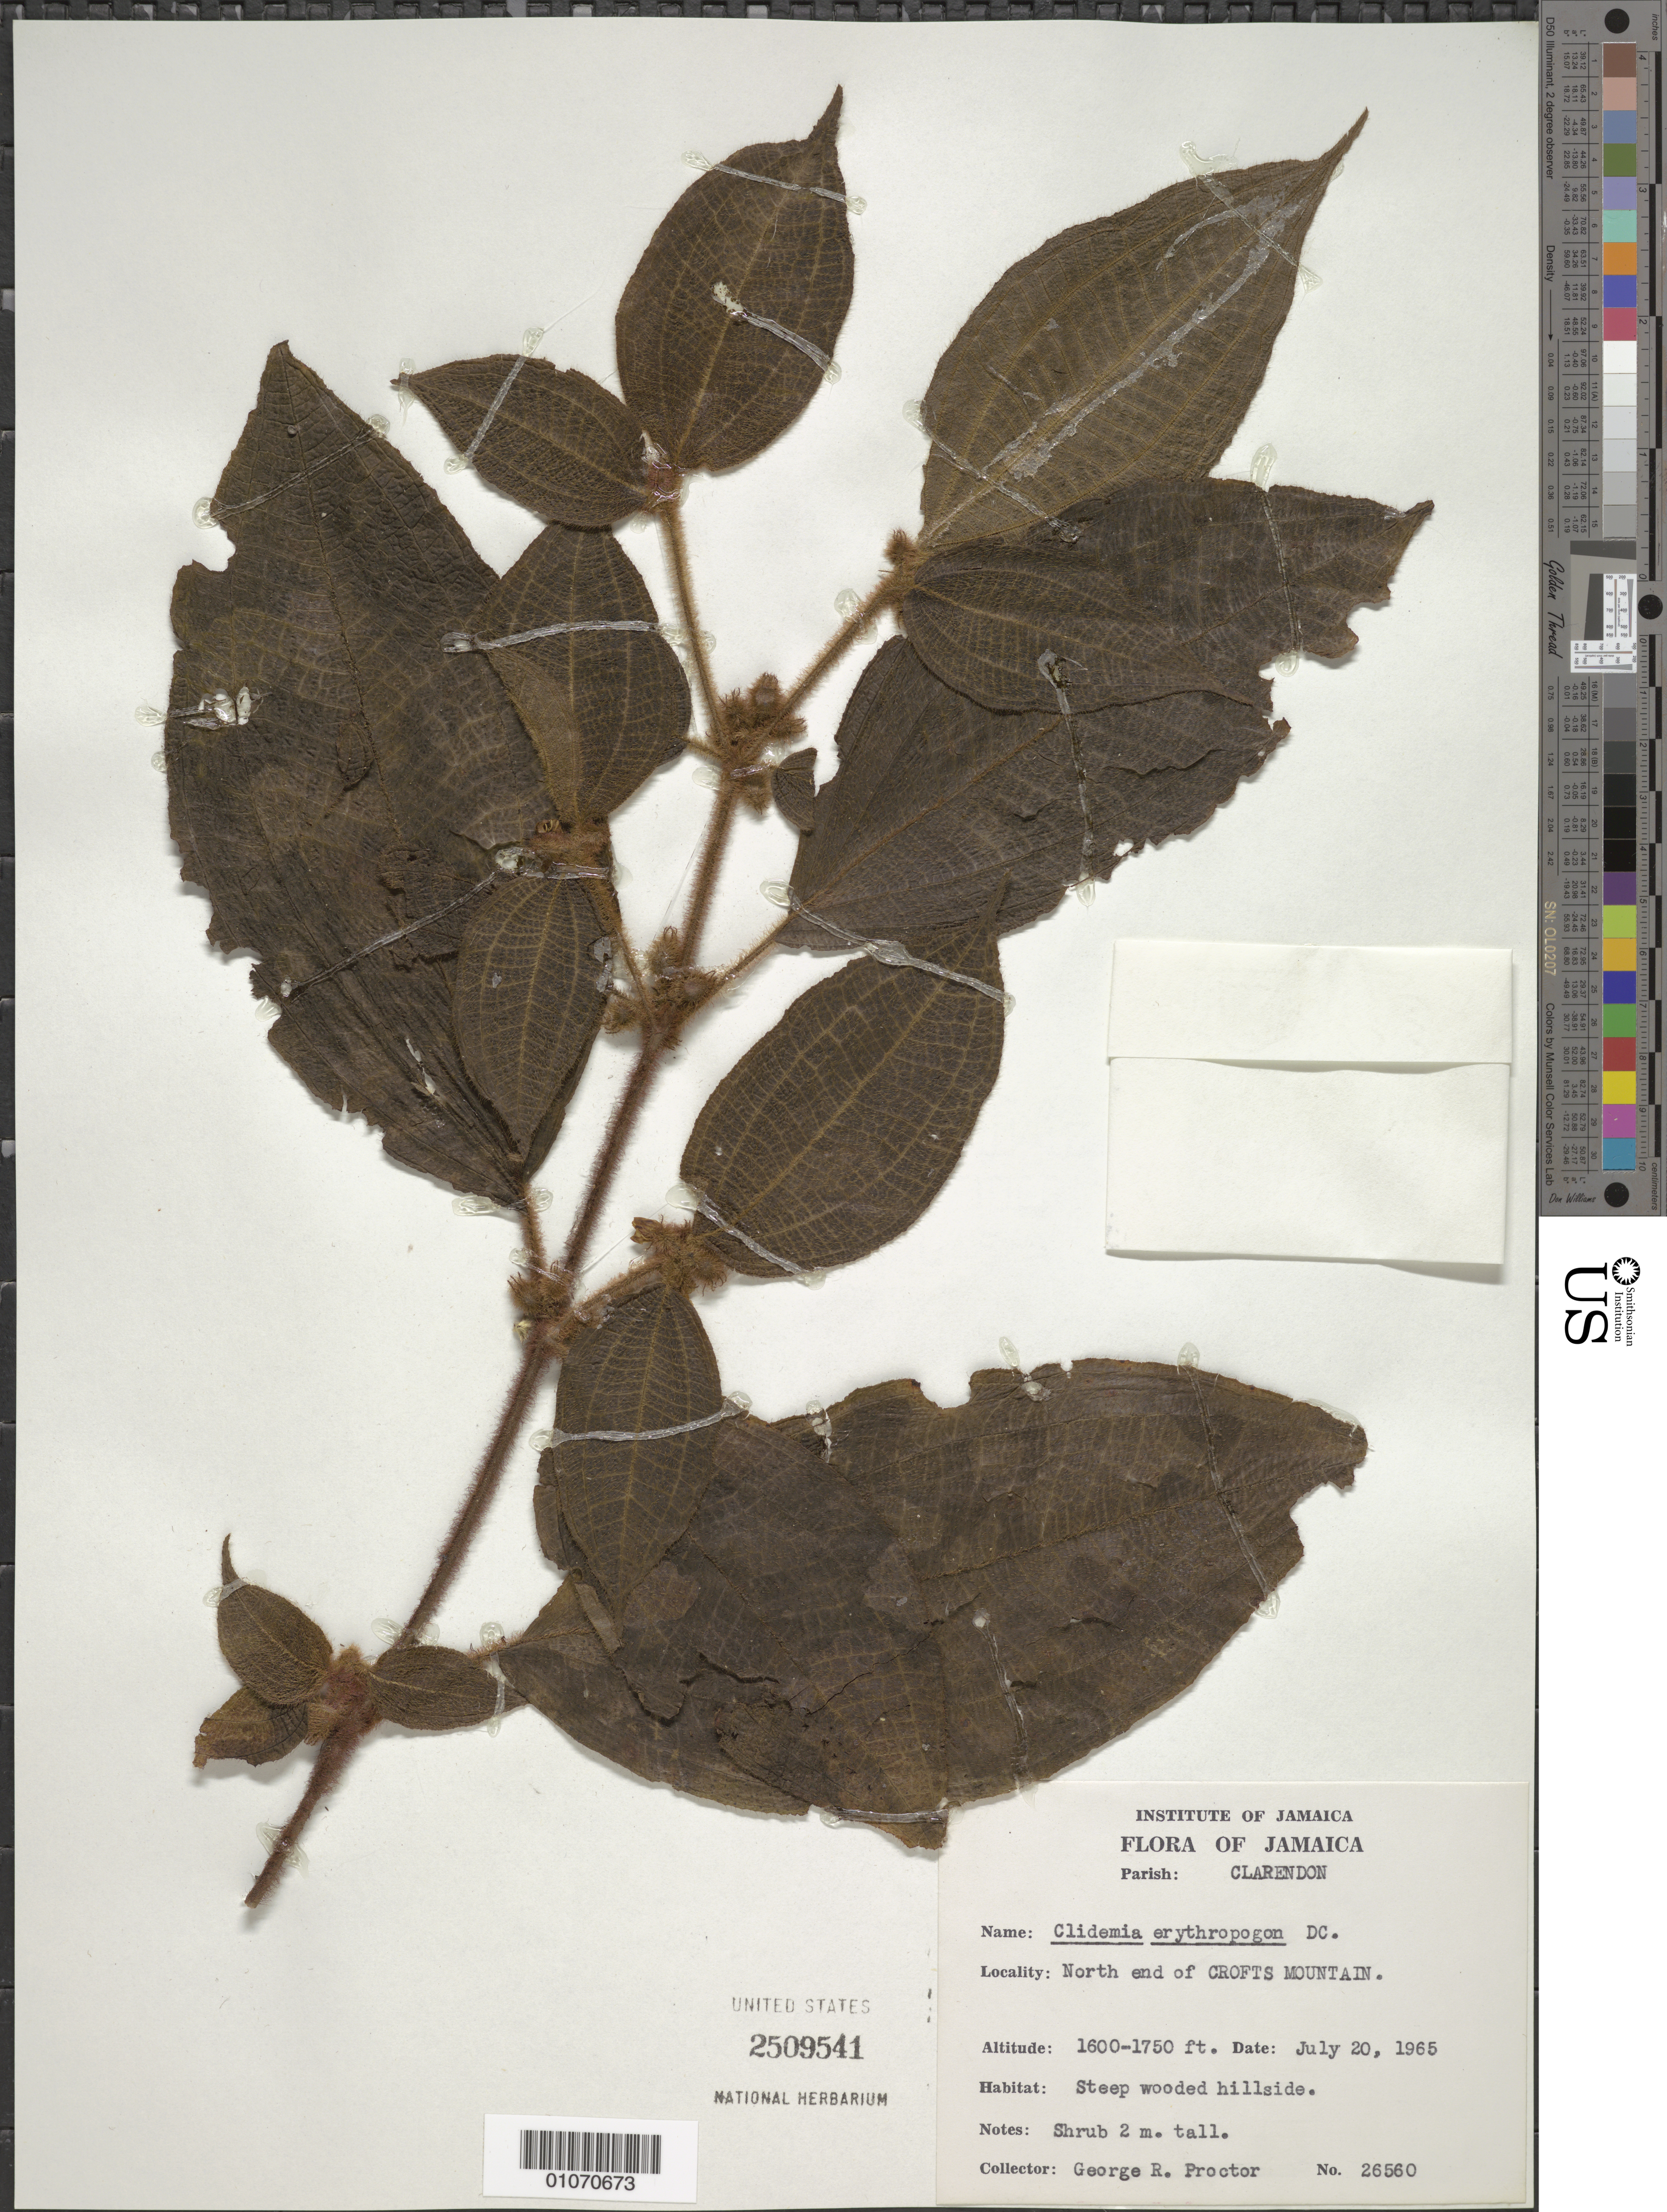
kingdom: Plantae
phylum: Tracheophyta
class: Magnoliopsida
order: Myrtales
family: Melastomataceae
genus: Clidemia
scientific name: Clidemia erythropogon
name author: DC.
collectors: G. R. Proctor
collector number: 26560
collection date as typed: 20 Jul 1965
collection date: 1965-07-20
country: Jamaica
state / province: Clarendon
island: Jamaica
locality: Crofts Mountain, N end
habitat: Steep wooded hillside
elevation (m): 488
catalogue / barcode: US 2509541